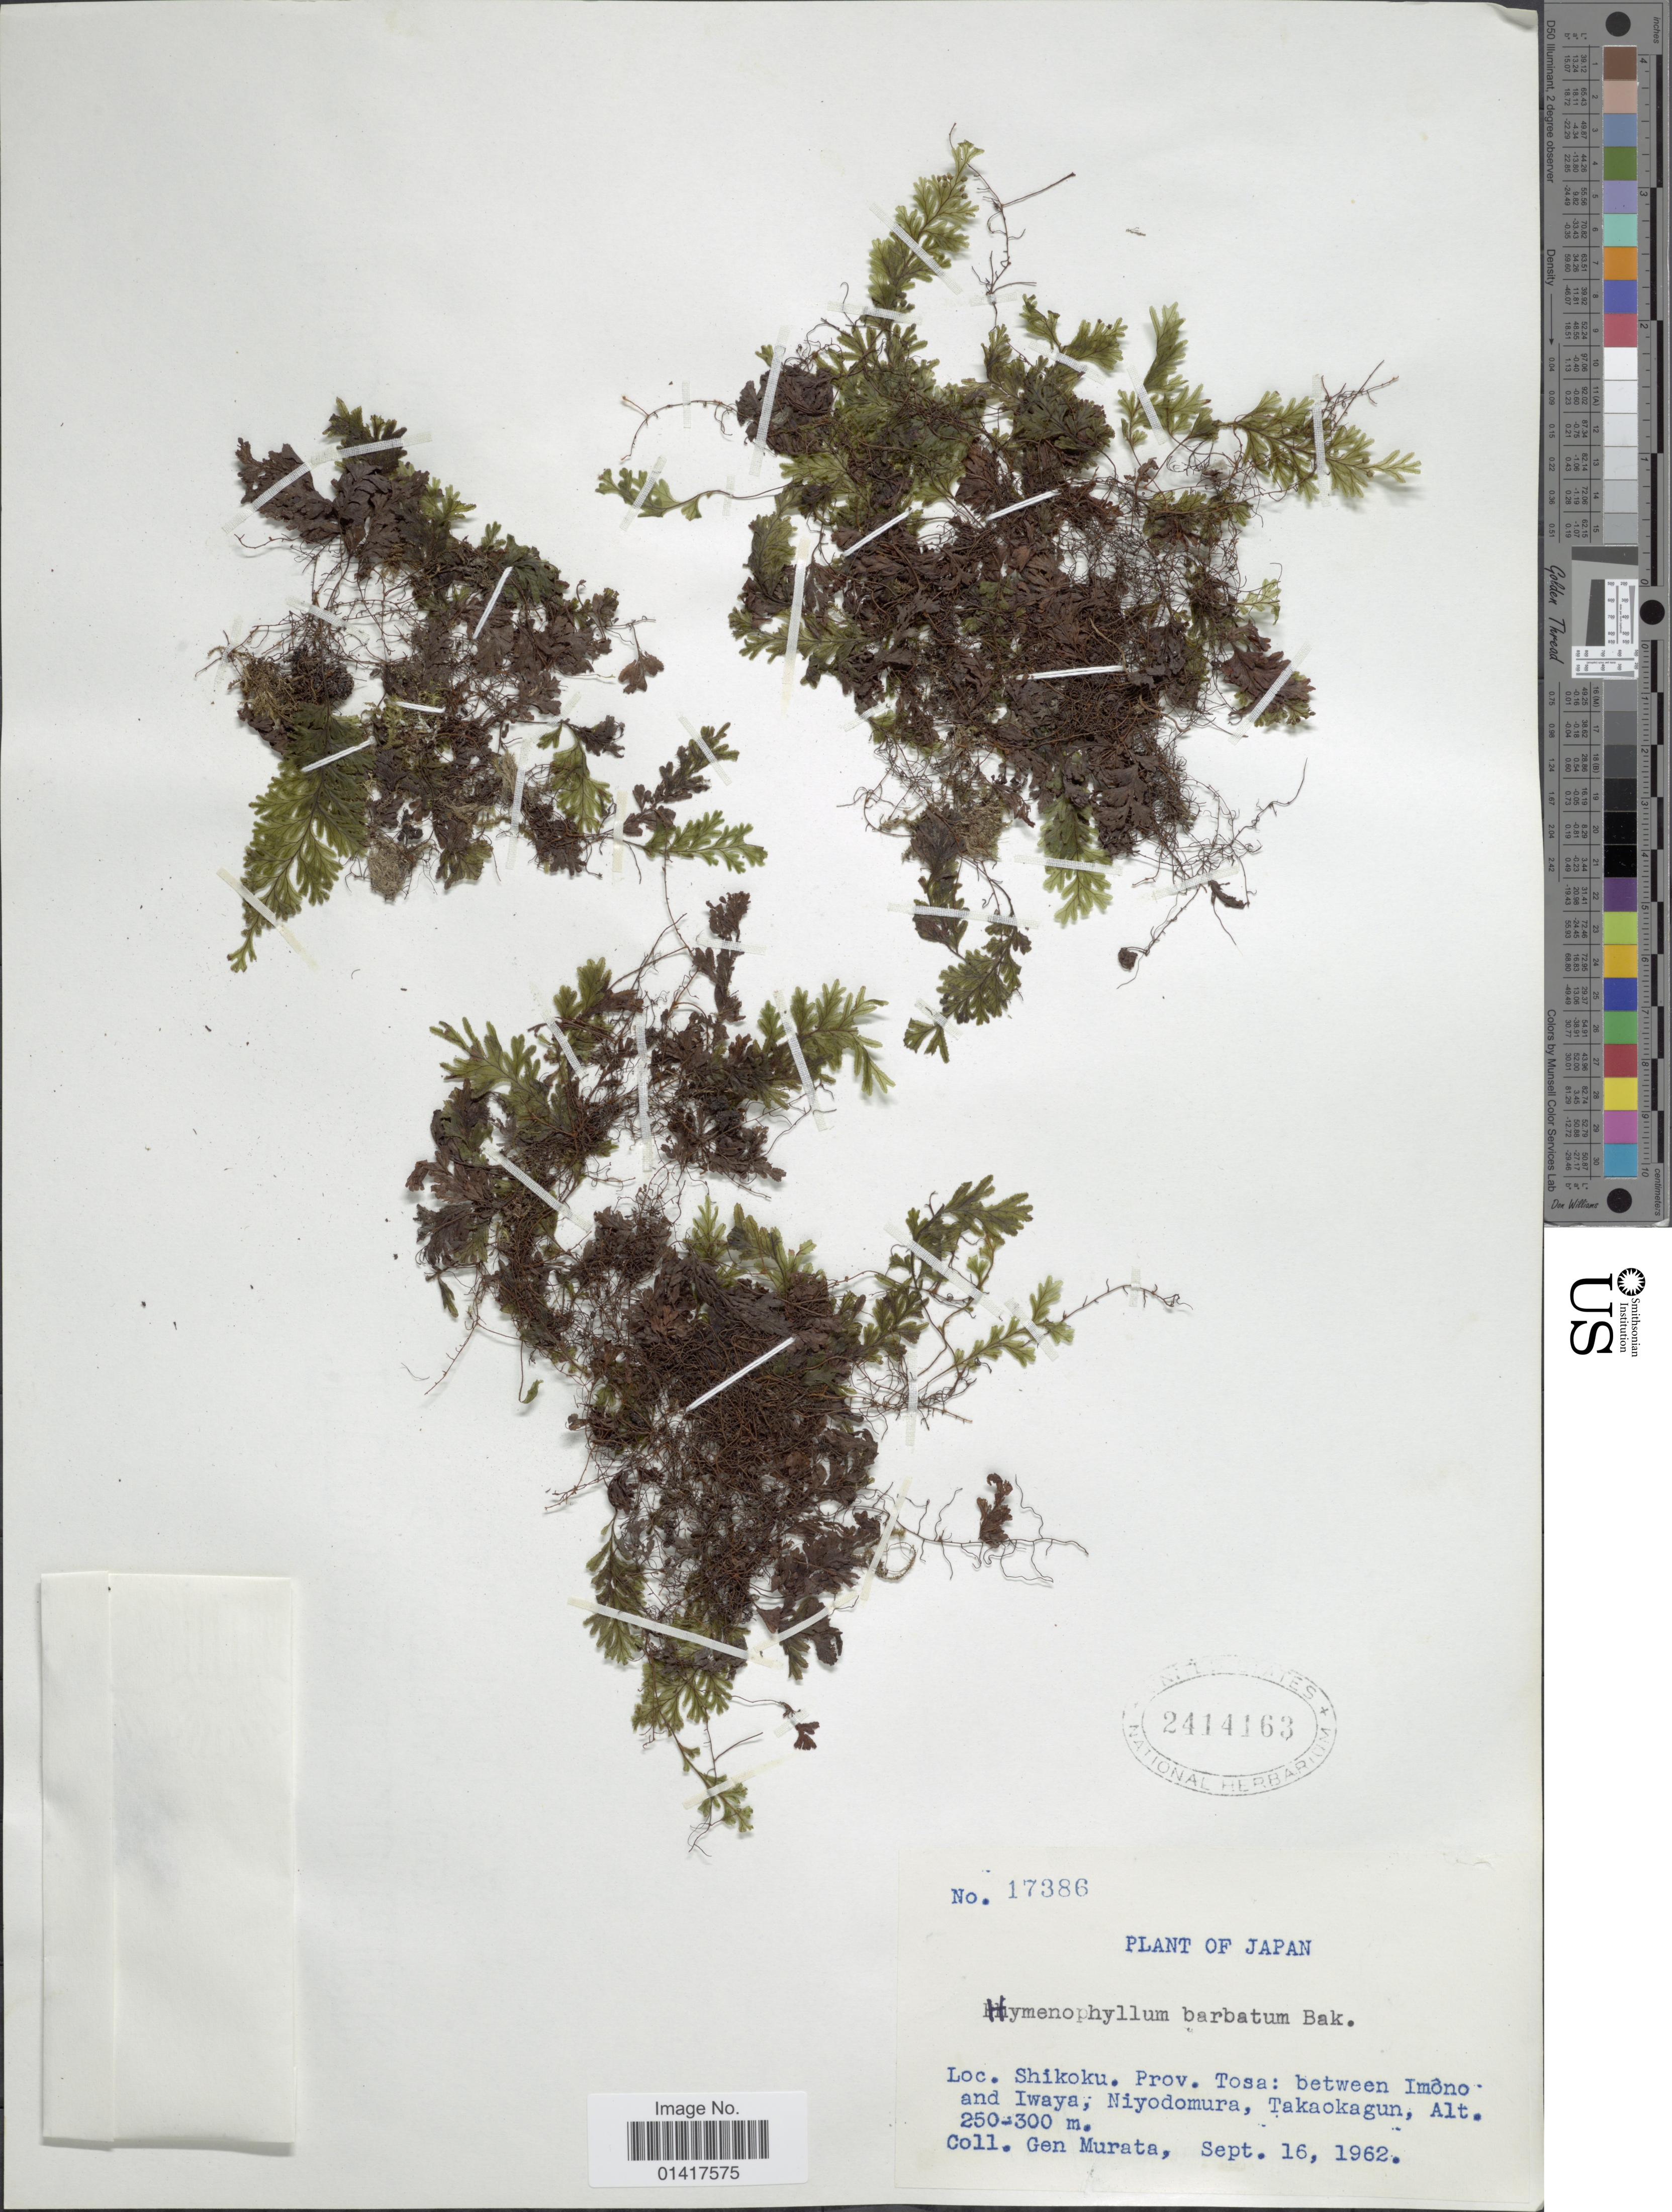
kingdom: Plantae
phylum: Tracheophyta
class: Polypodiopsida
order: Hymenophyllales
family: Hymenophyllaceae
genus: Hymenophyllum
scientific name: Hymenophyllum barbatum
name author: (Bosch) Baker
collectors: G. Murata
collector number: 17386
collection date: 1962-09-16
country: Japan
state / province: Koti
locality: Shikoku. Prov. Tosa: between Imono and Iwaya, Niyodomure, Takaokagun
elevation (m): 250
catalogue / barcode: US 2414163